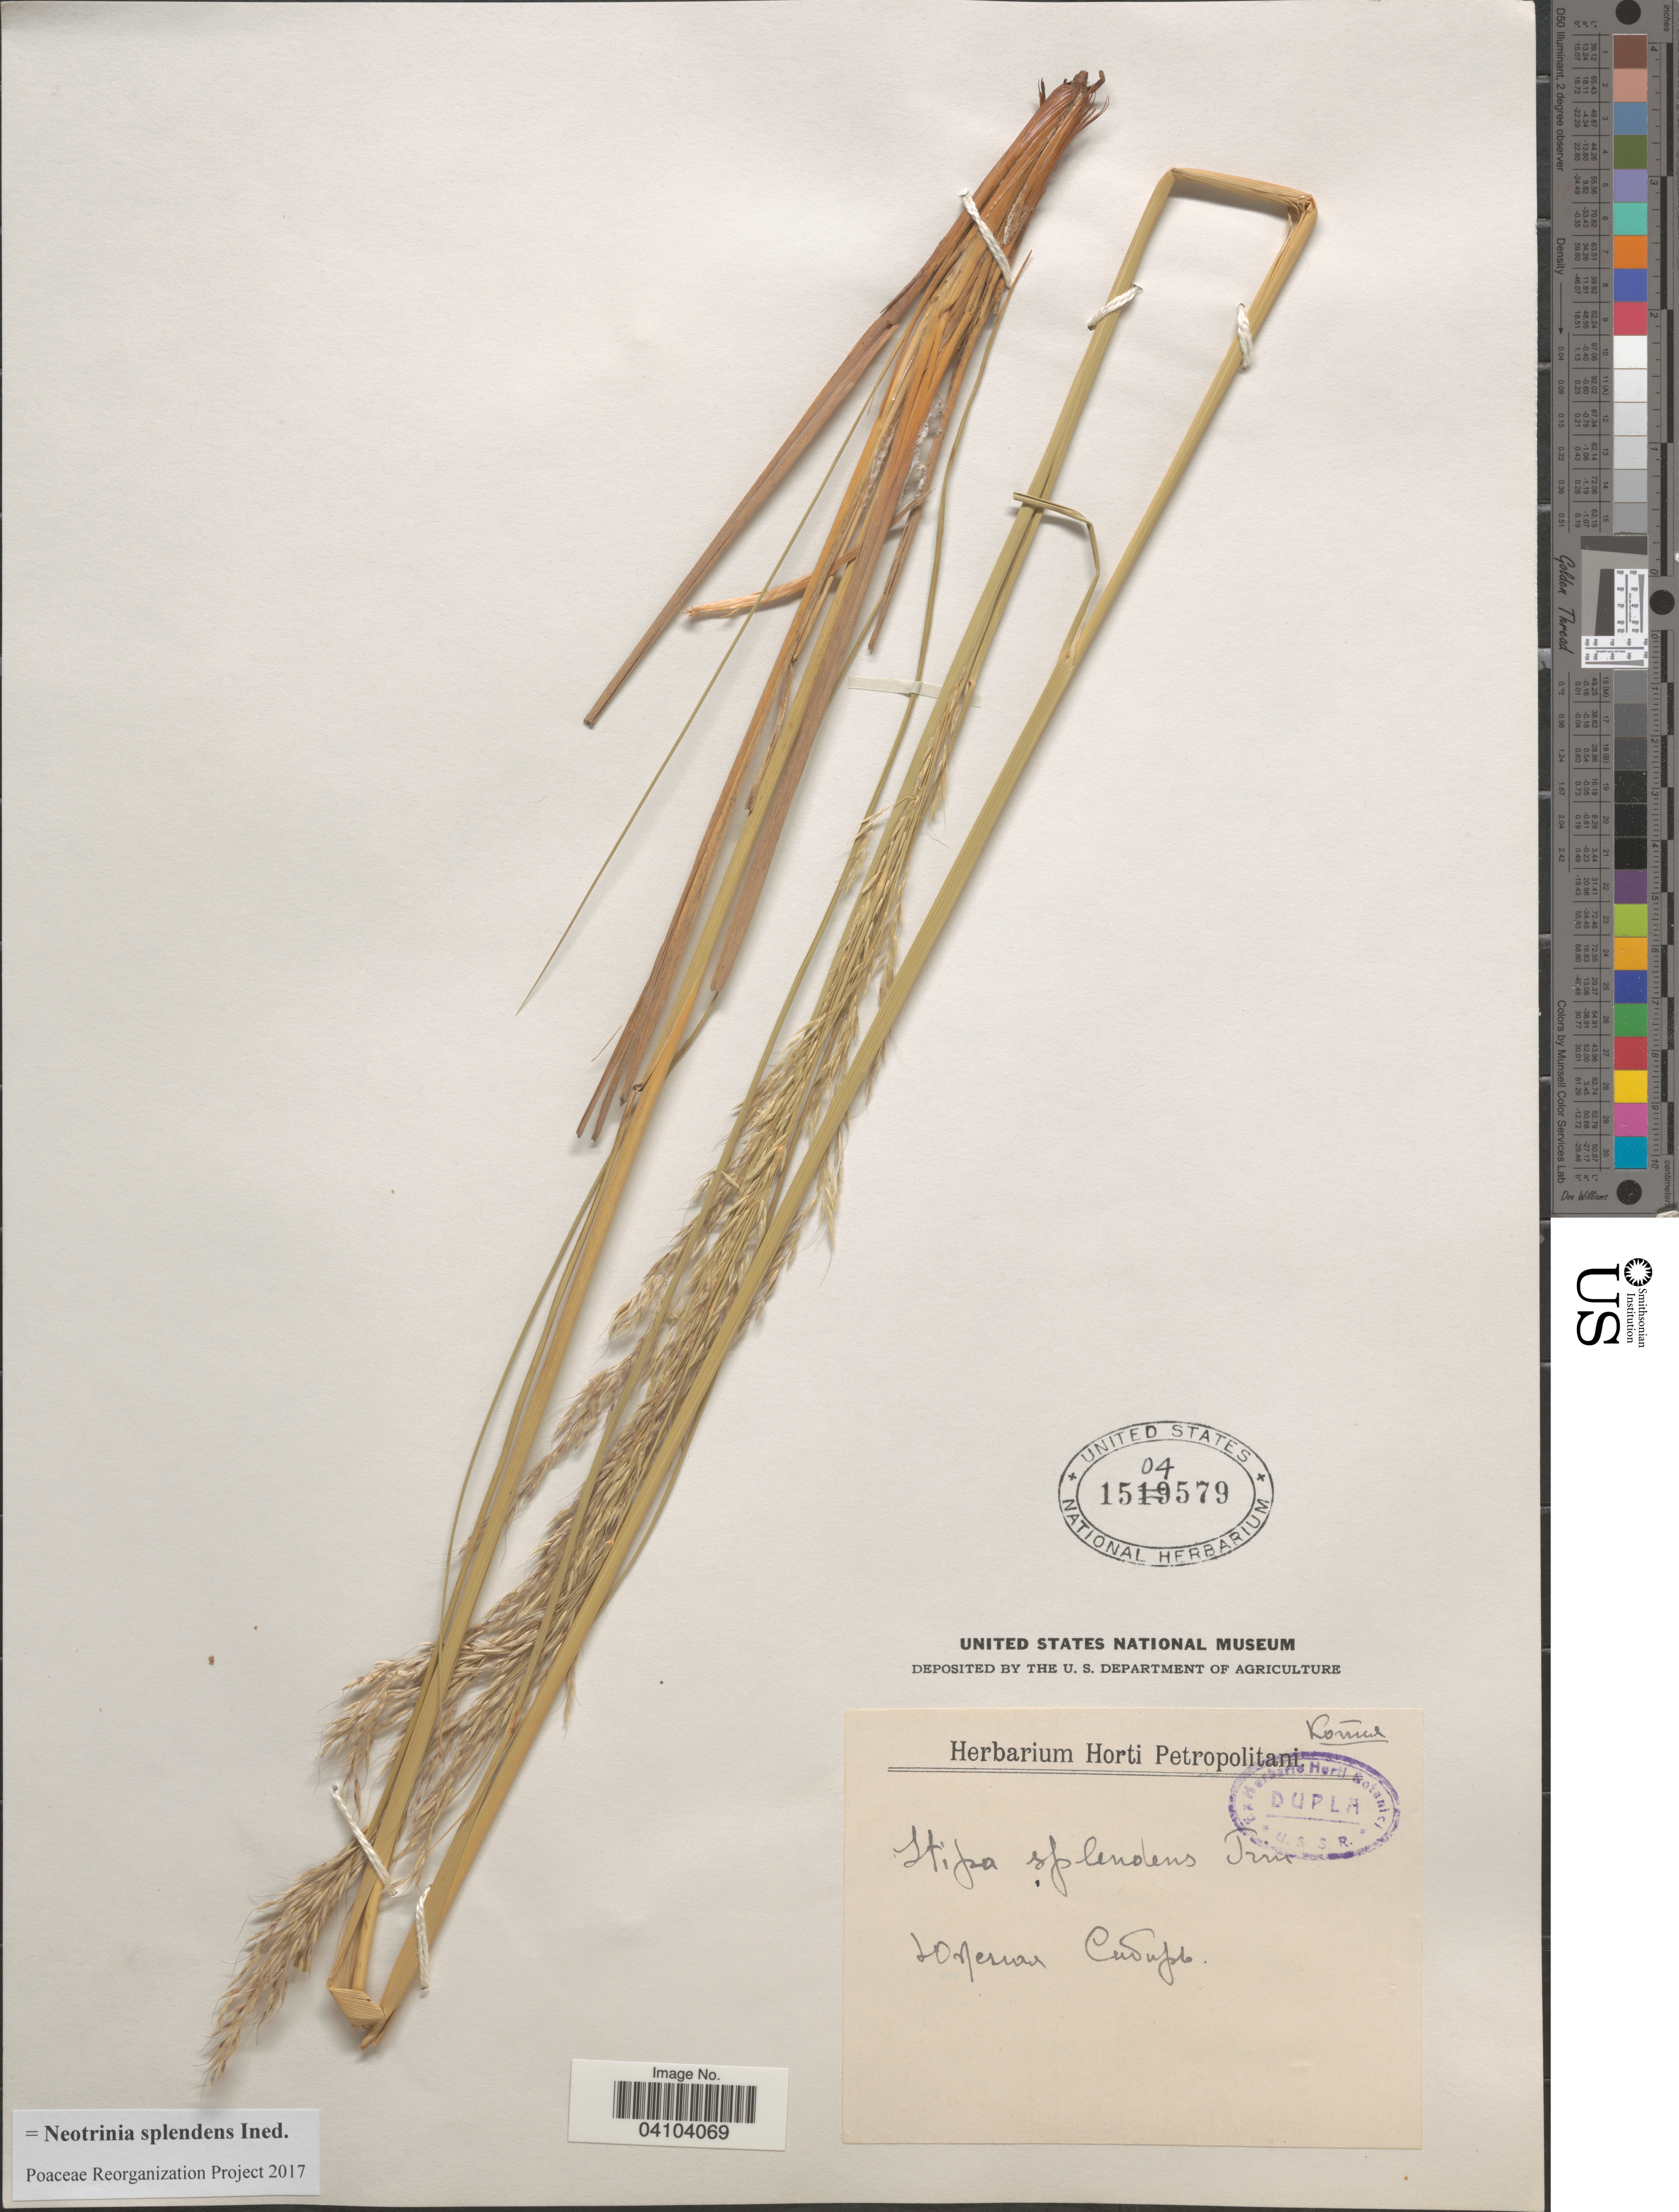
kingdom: Plantae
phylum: Tracheophyta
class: Liliopsida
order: Poales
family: Poaceae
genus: Neotrinia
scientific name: Neotrinia splendens (Trin.) M. Nobis, P.D. Gudkova & A. Nowak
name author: (Trin.)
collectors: ex Herb. Horti Bot. Petropolitani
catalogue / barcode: US 1504579